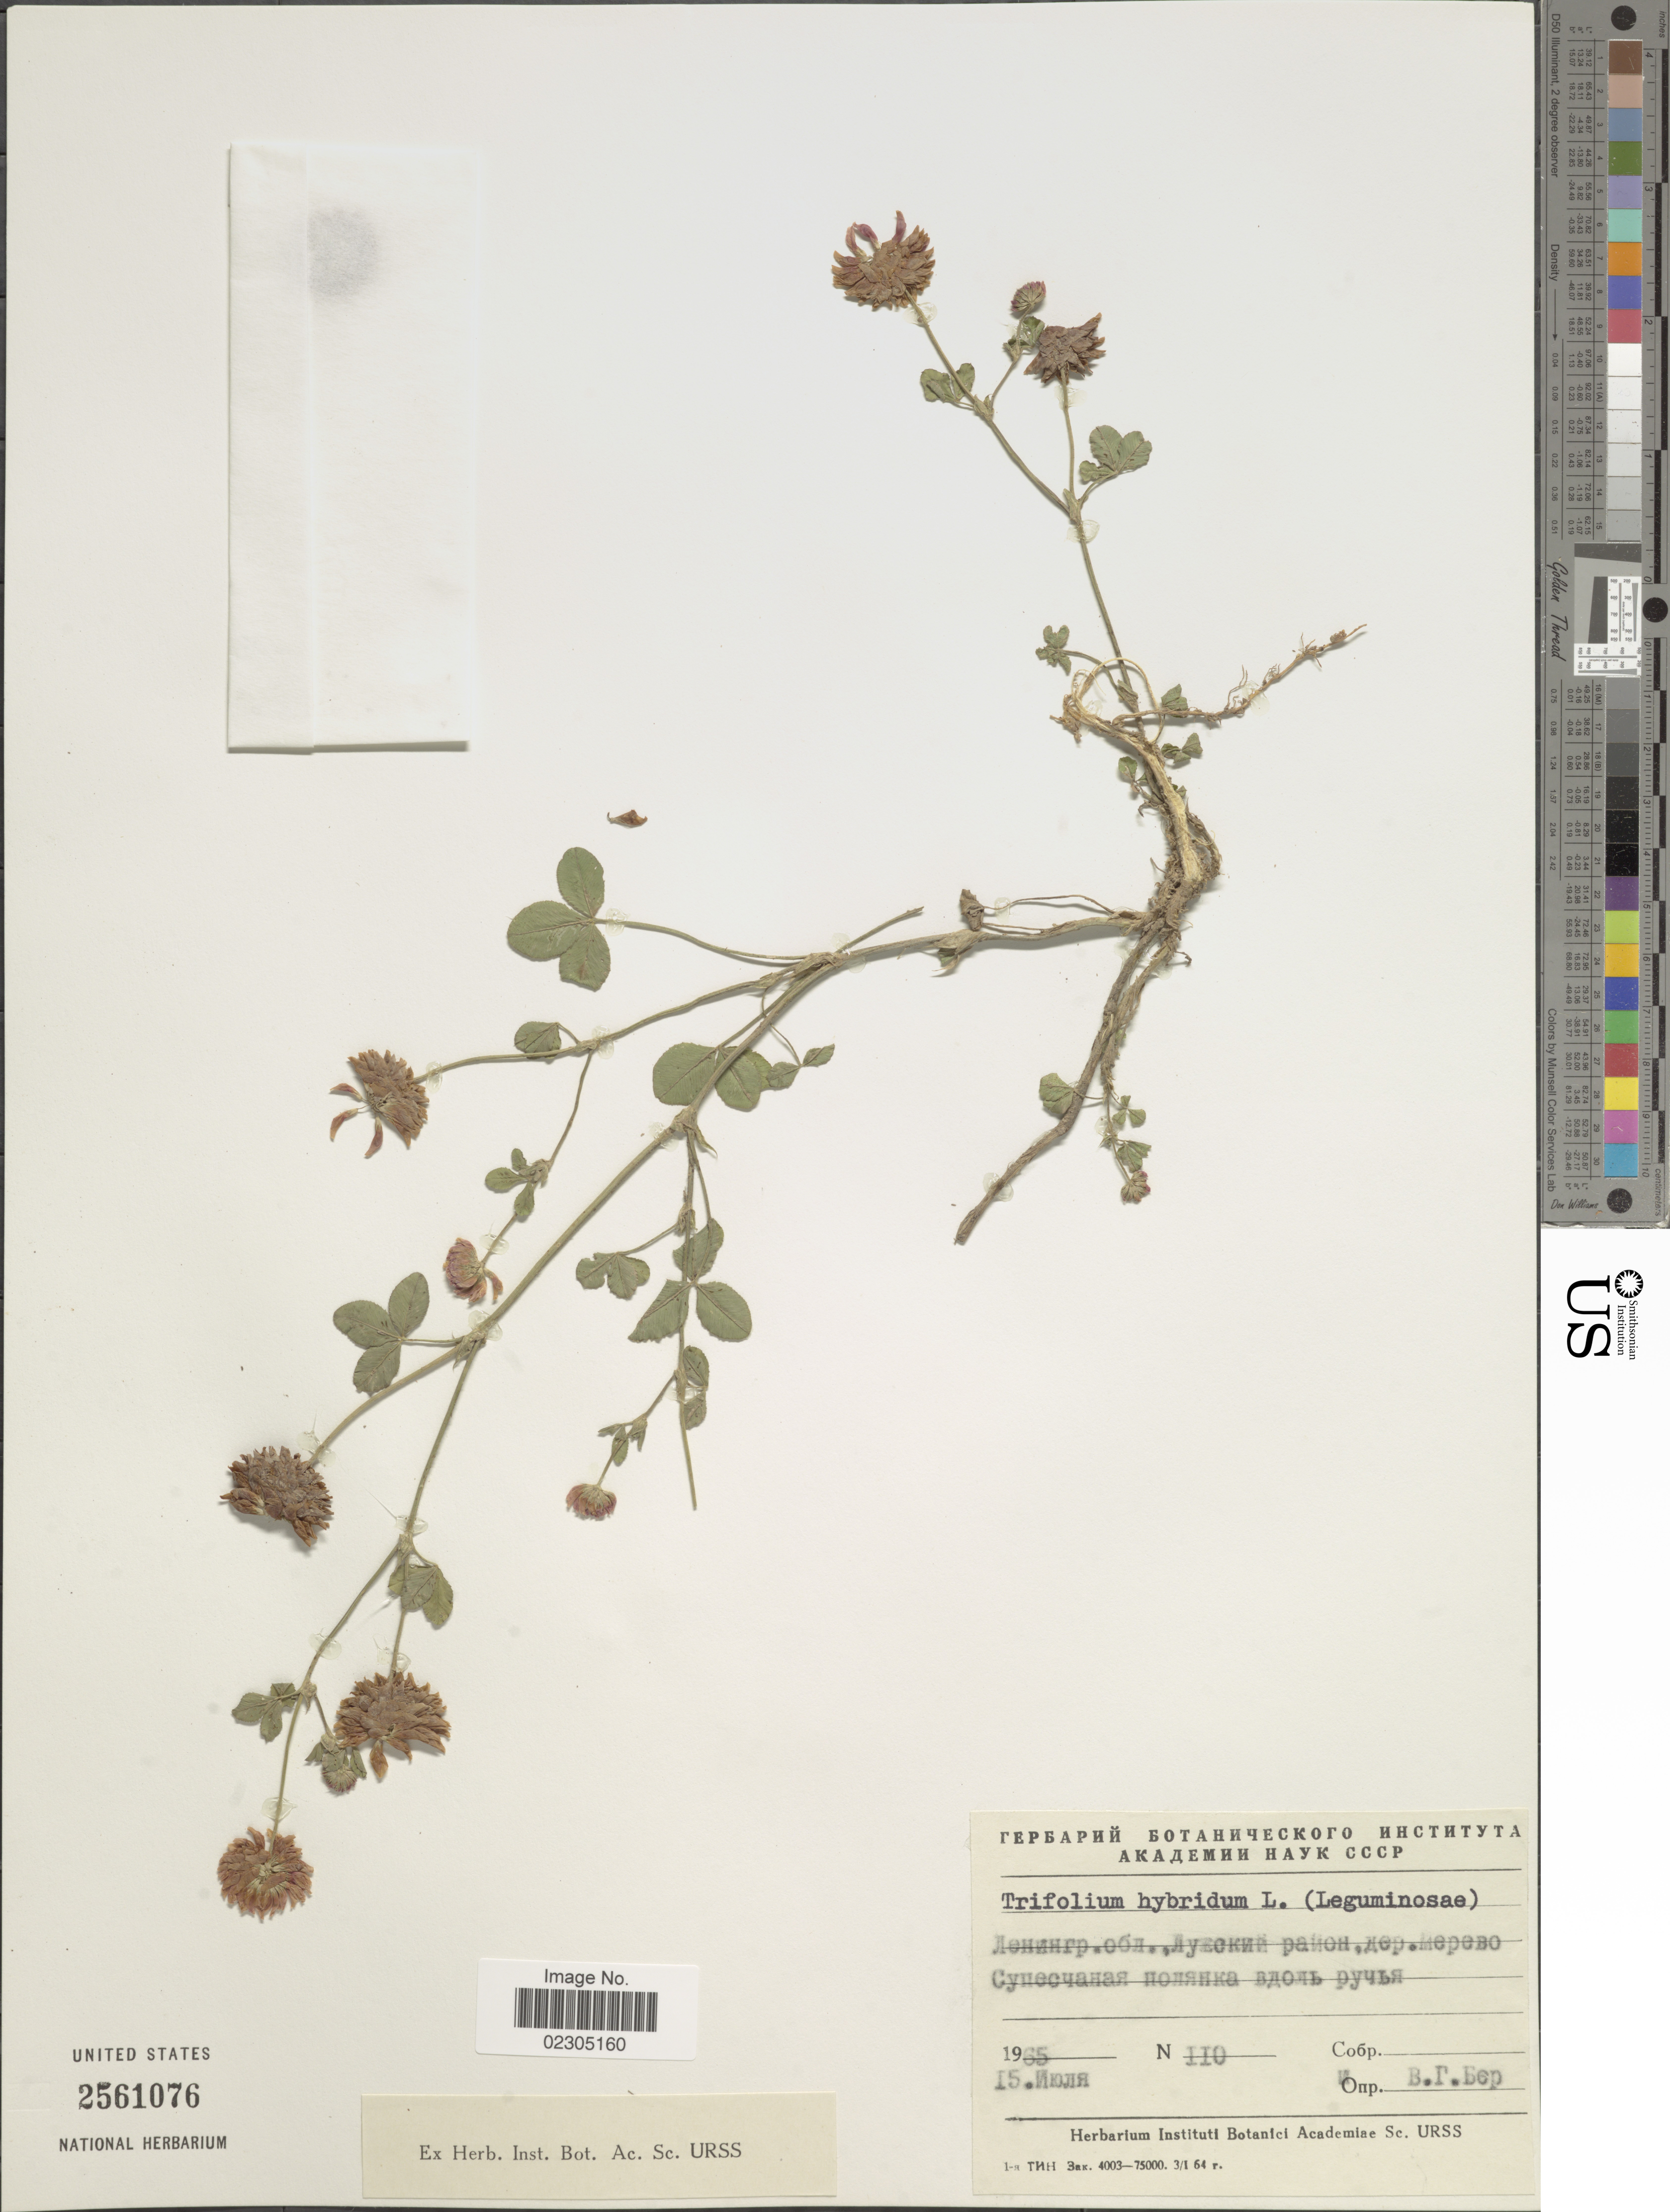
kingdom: Plantae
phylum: Tracheophyta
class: Magnoliopsida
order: Fabales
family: Fabaceae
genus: Trifolium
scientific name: Trifolium hybridum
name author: L.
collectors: V. Ber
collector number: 110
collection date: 1965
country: Russian Federation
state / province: Leningrad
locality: Luga rayon, Merevo village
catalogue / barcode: US 2561076